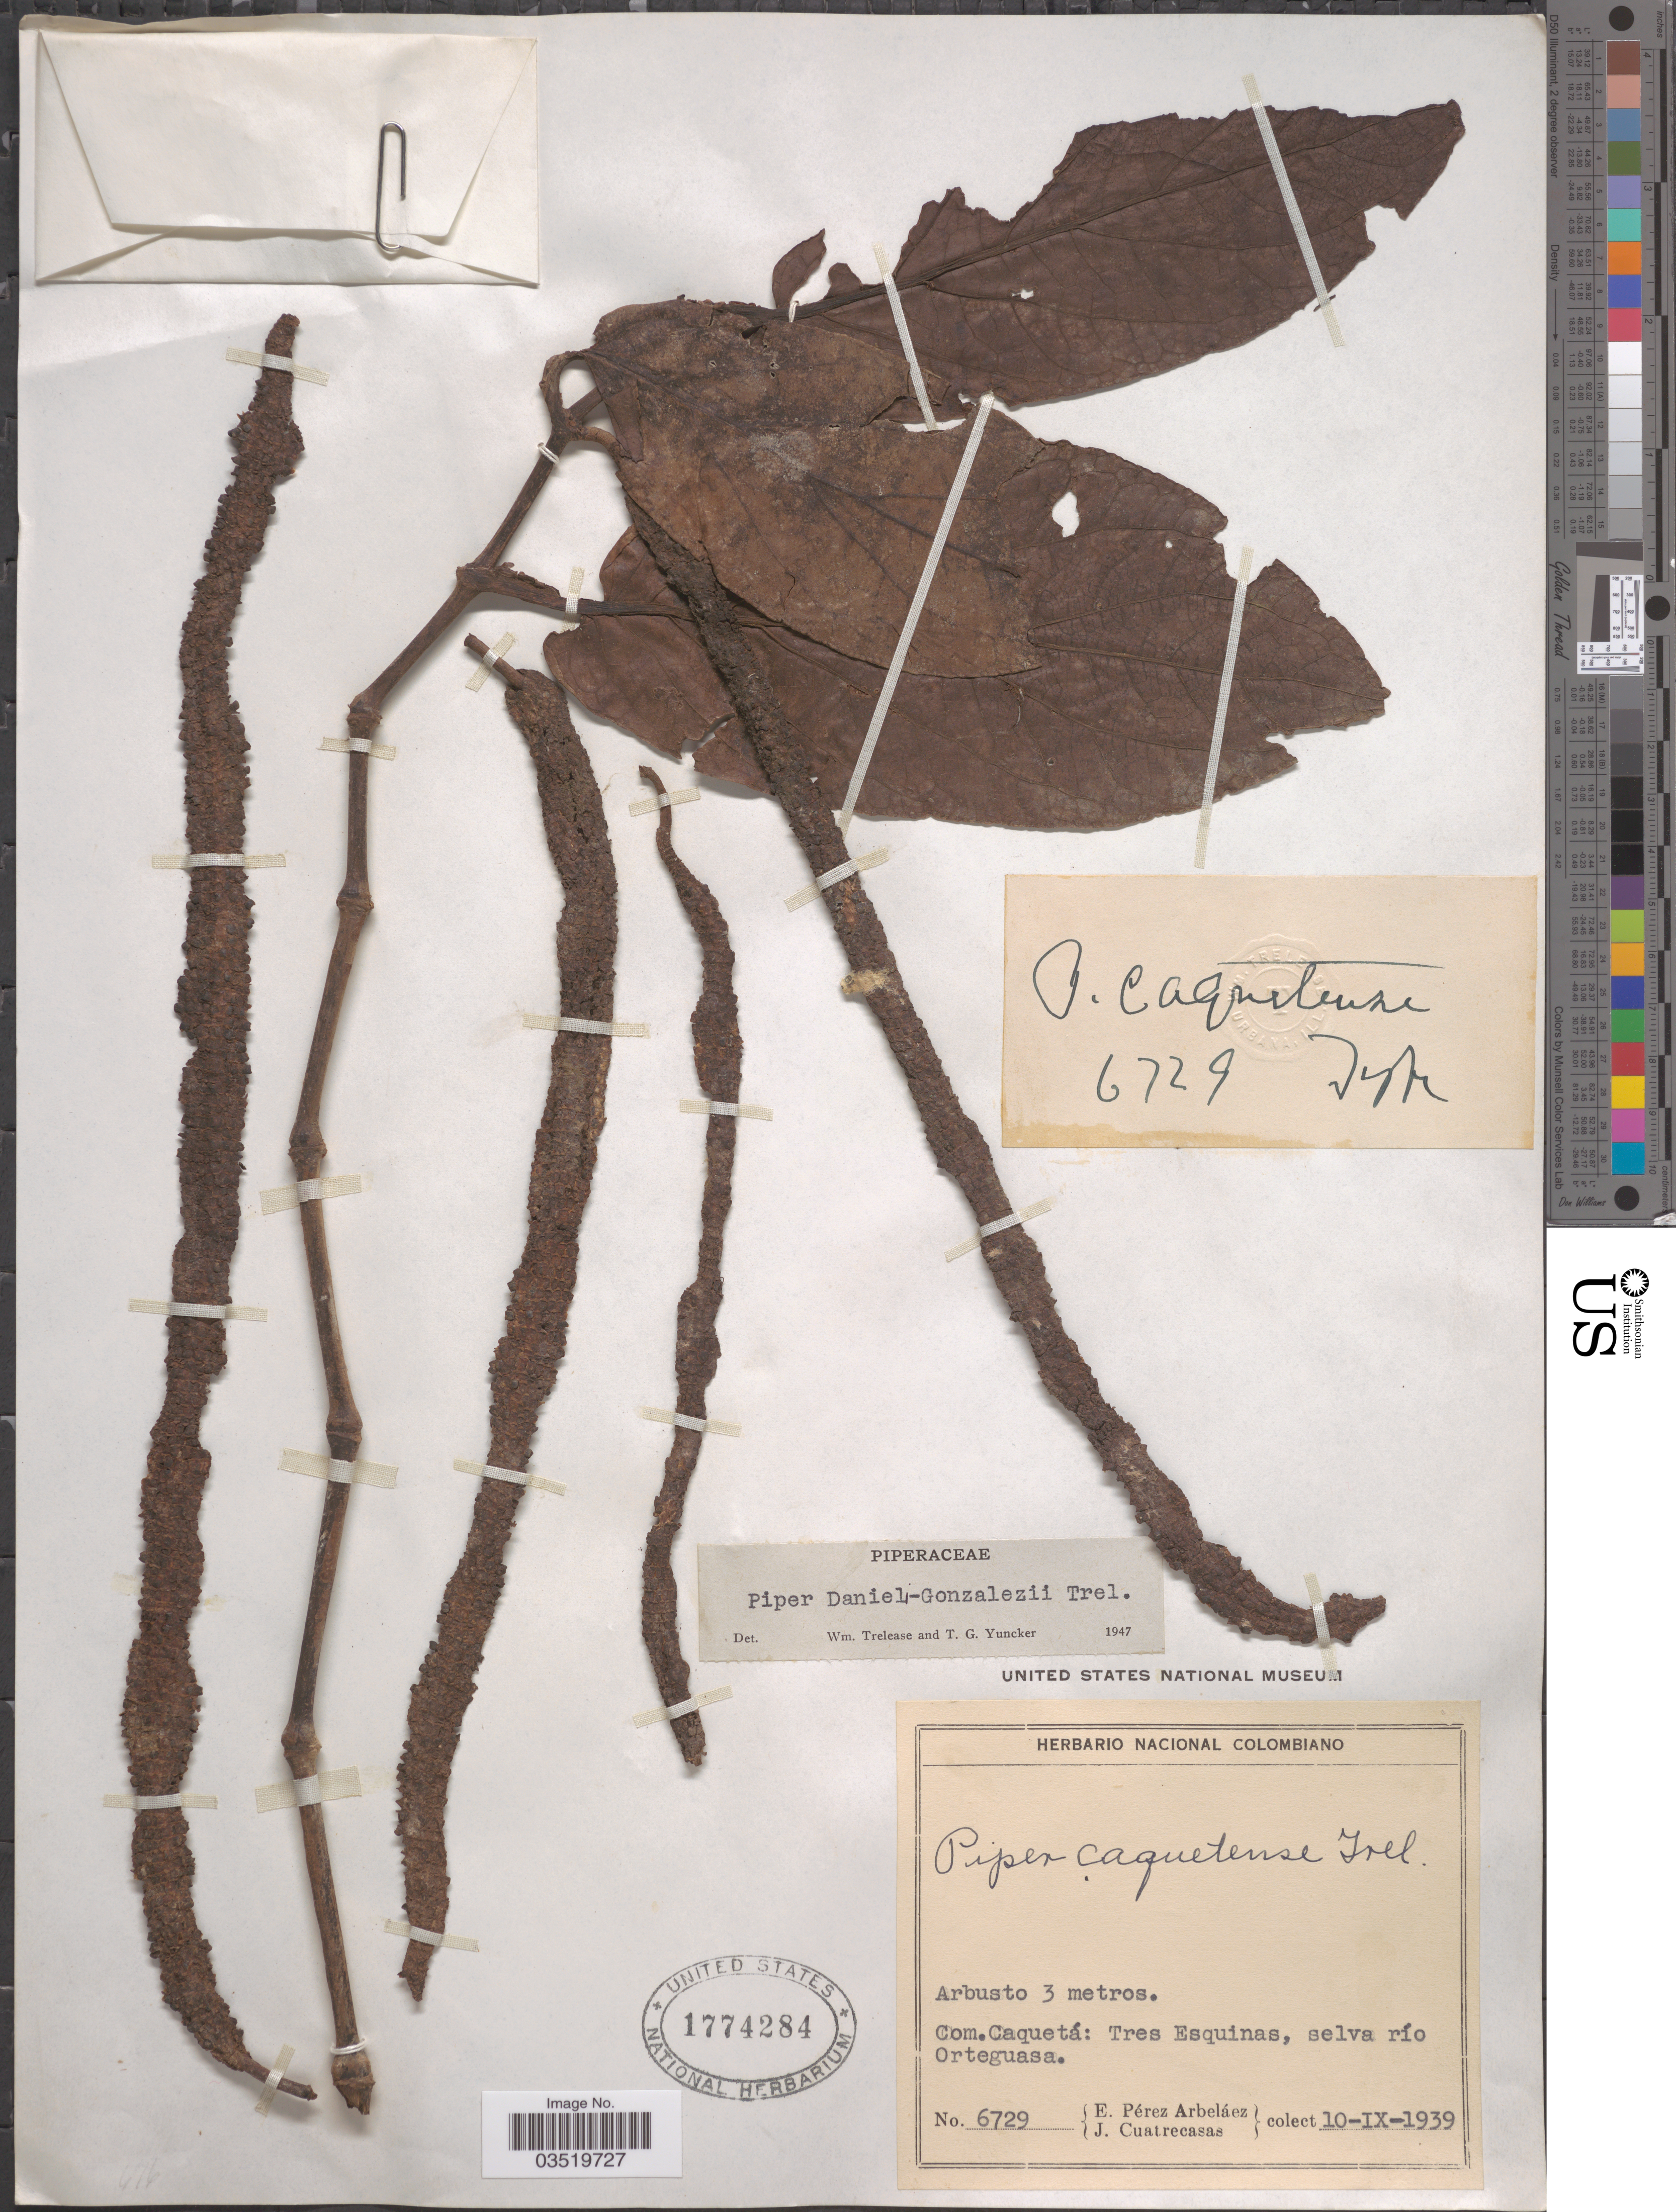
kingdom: Plantae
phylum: Tracheophyta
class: Magnoliopsida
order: Piperales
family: Piperaceae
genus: Piper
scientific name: Piper daniel-gonzalezii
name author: Trel.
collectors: E. Pérez Arbeláez & J. Cuatrecasas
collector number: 6729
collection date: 1939-09-10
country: Colombia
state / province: Caquetá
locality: Com. Caquetá: Tres Esquinas, selva río Orteguasa.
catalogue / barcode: US 1774284